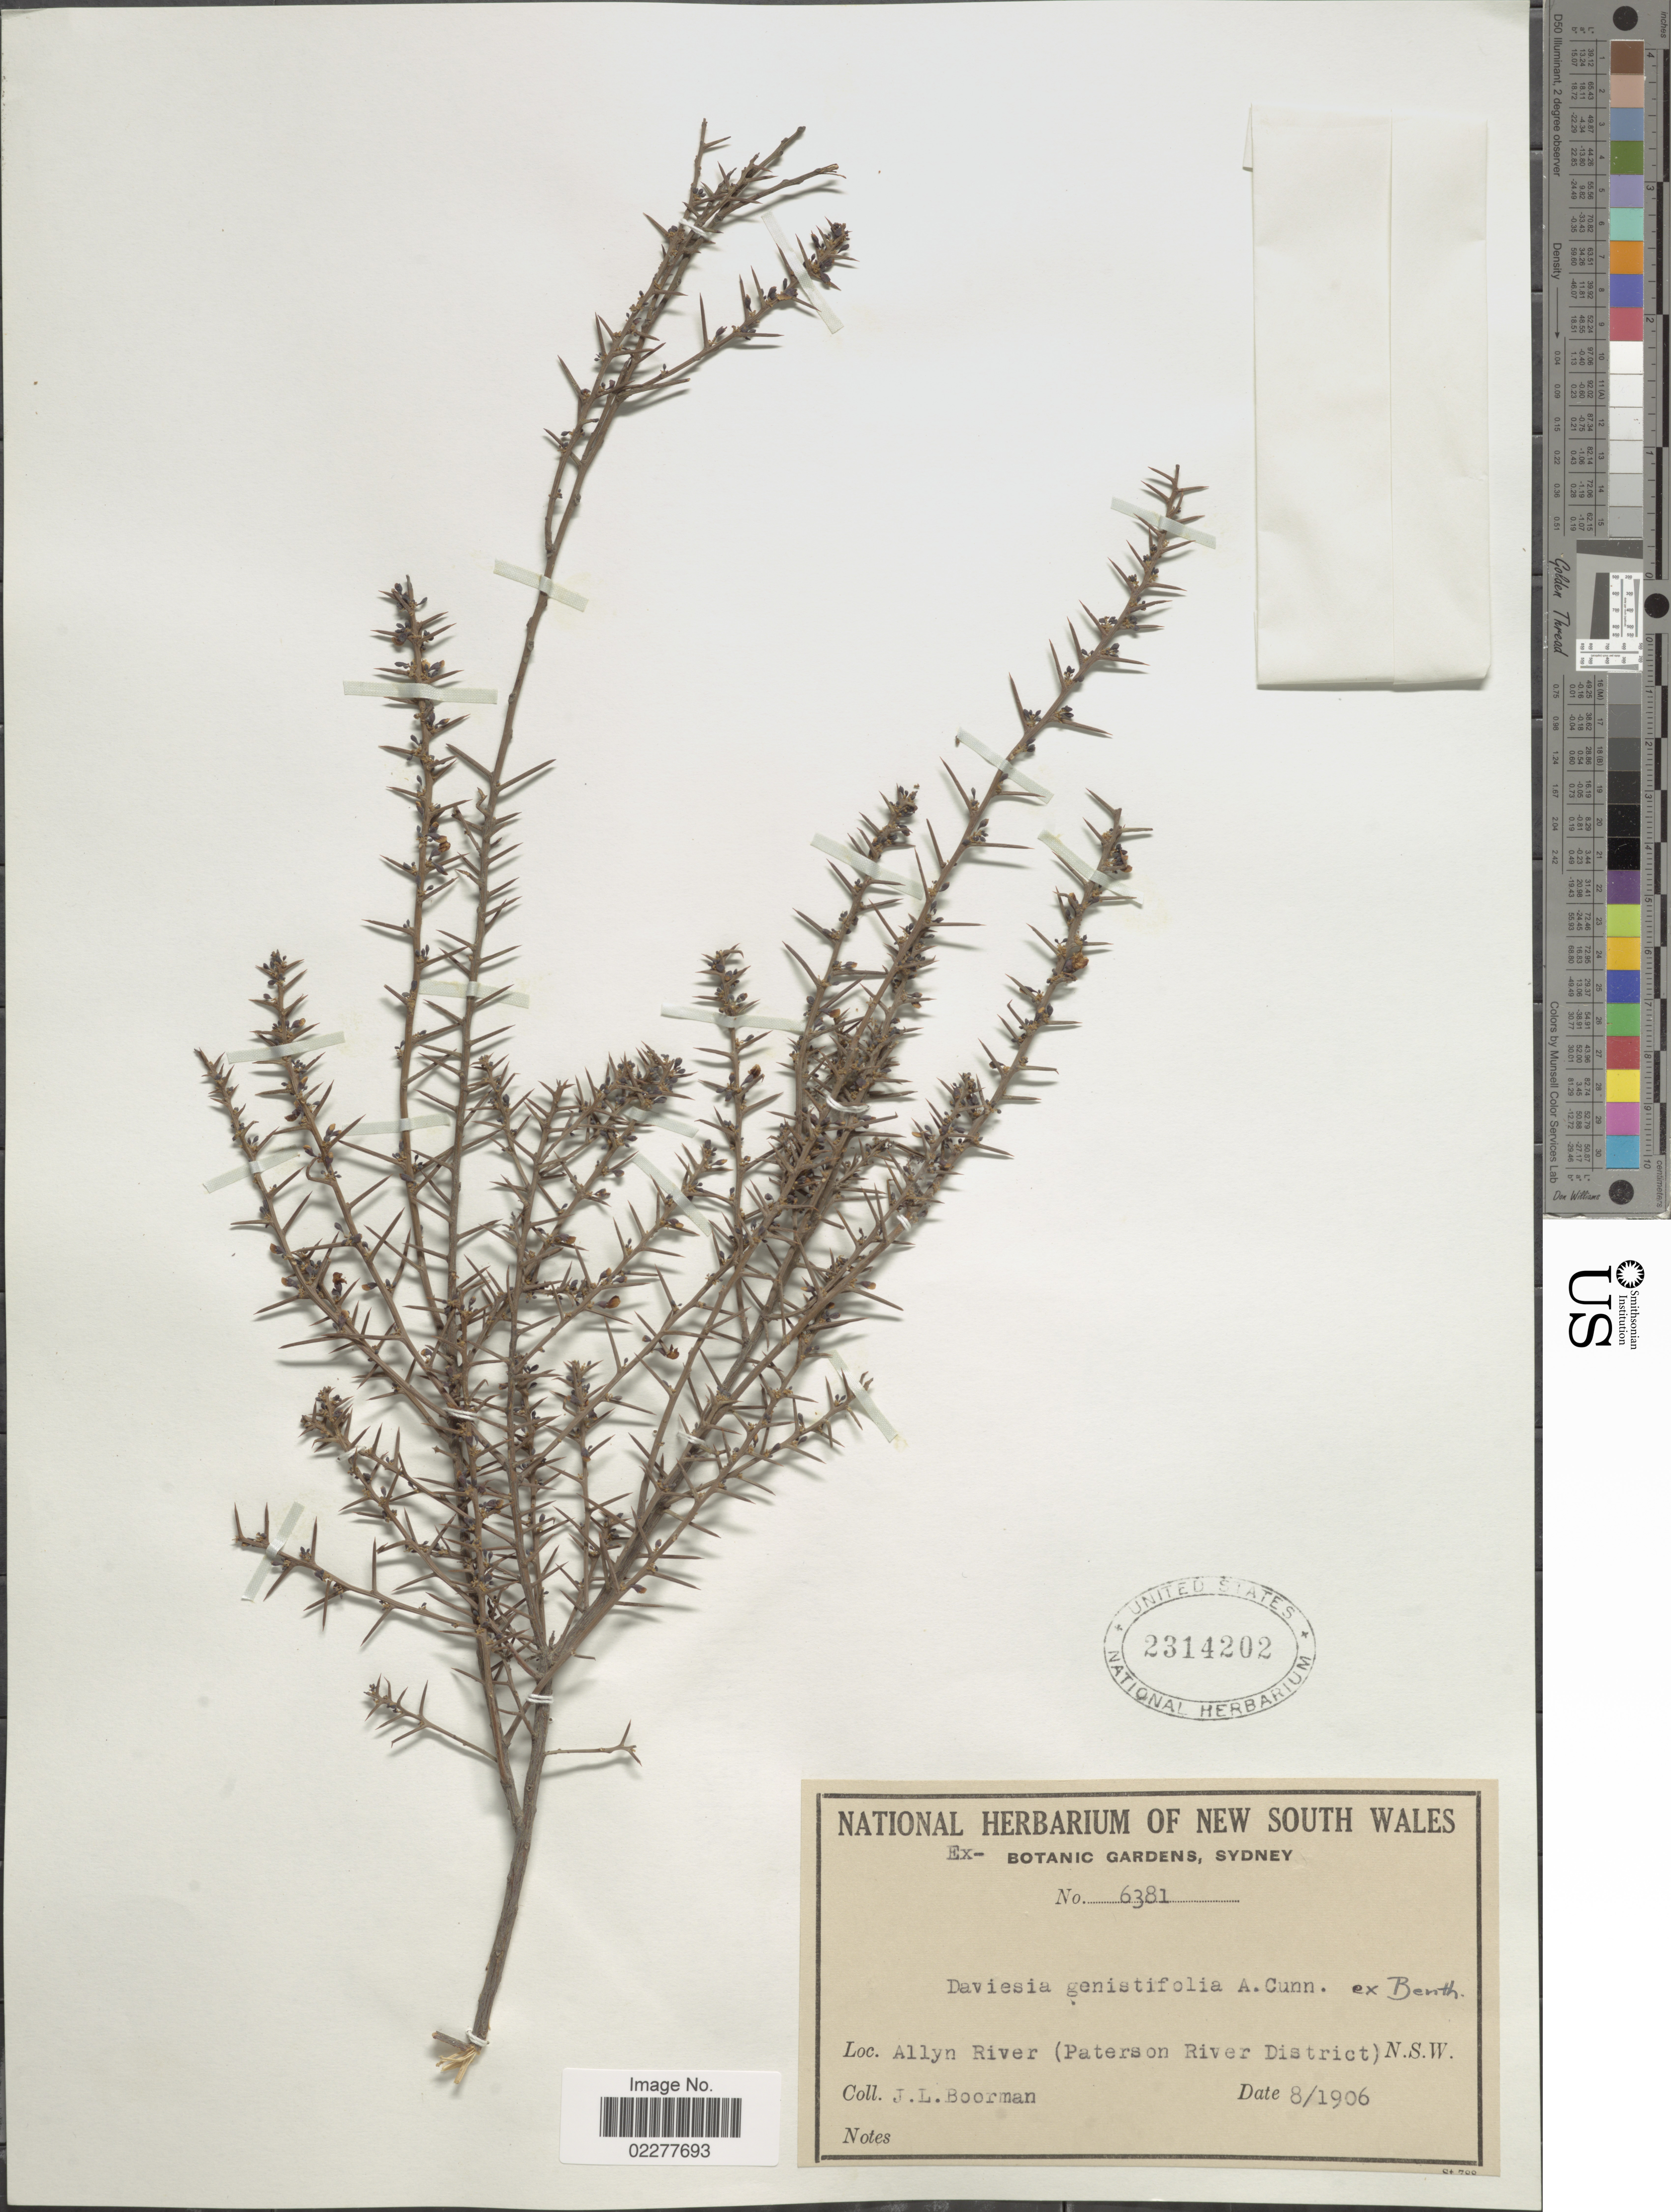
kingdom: Plantae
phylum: Tracheophyta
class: Magnoliopsida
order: Fabales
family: Fabaceae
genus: Daviesia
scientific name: Daviesia genistifolia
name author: A. Cunn. ex Benth.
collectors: J. Boorman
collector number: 6381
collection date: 1906-08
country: Australia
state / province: New South Wales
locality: Allyn River (Paterson River District) N.S.W.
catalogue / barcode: US 2314202